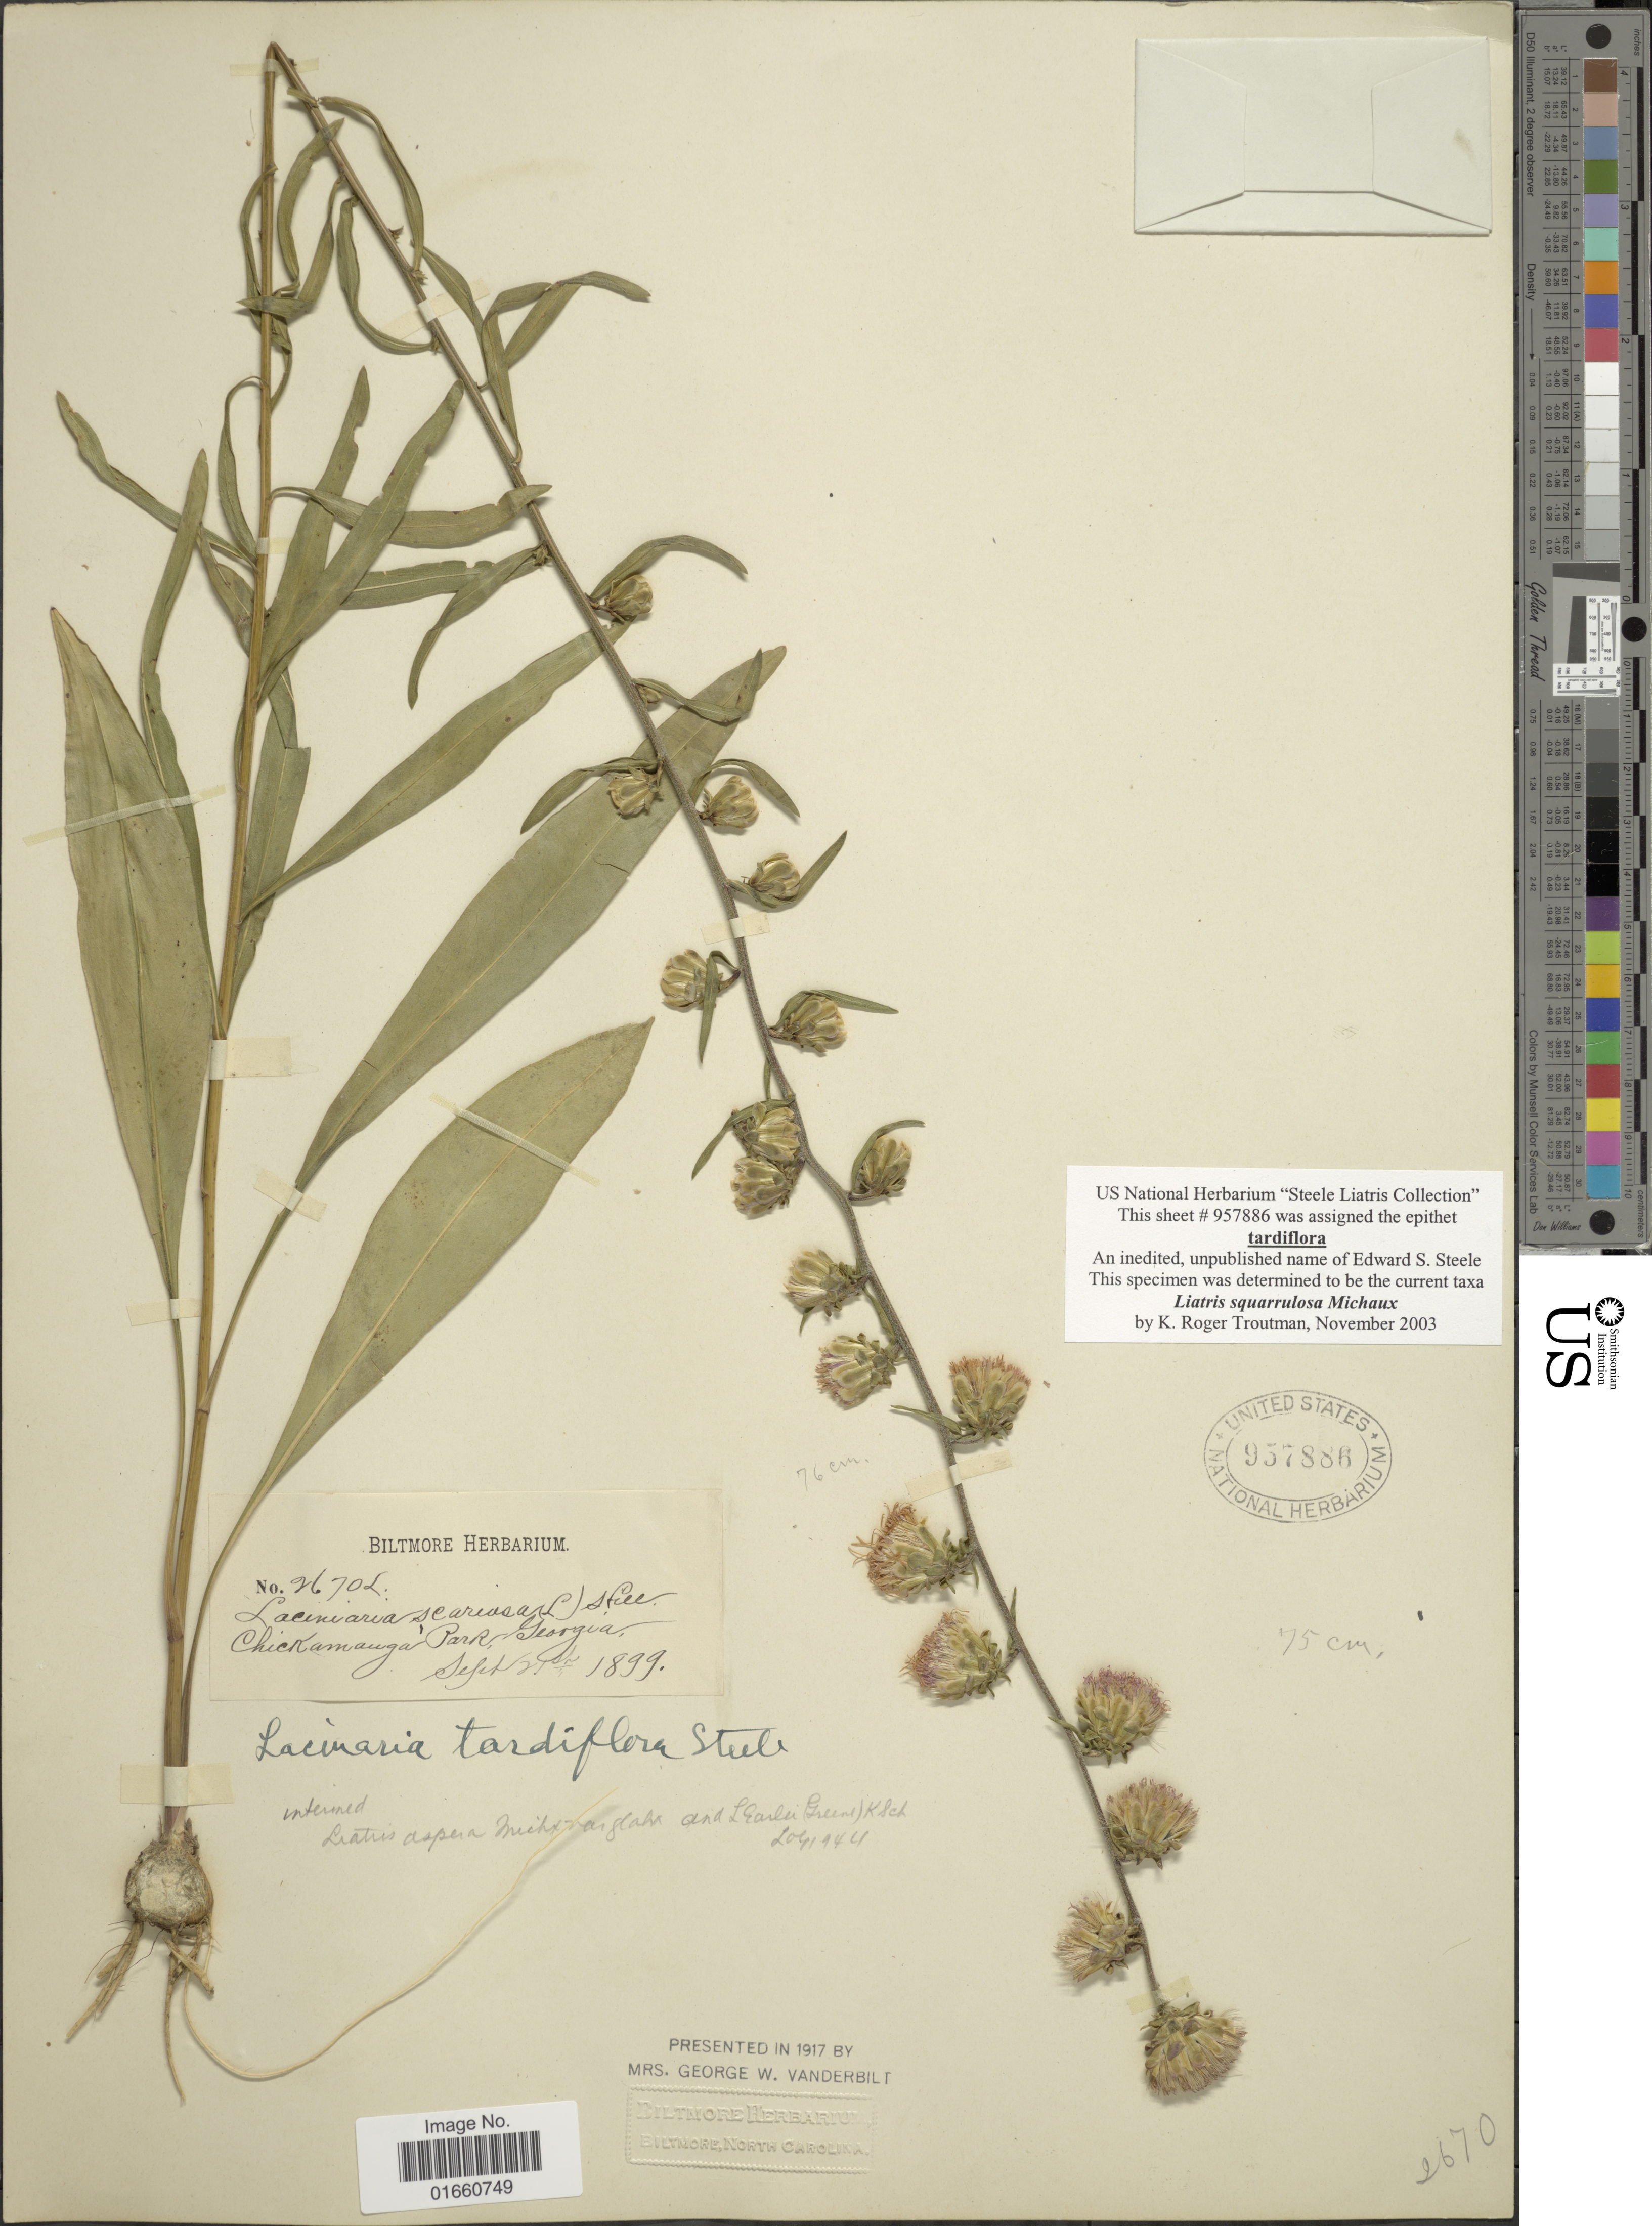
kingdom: Plantae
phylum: Tracheophyta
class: Magnoliopsida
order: Asterales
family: Asteraceae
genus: Liatris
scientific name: Liatris squarrulosa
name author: Michx.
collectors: ex herb. Biltmore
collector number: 9670*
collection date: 1899-09-21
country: United States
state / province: Georgia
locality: Chickamanga Parr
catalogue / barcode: US 957886